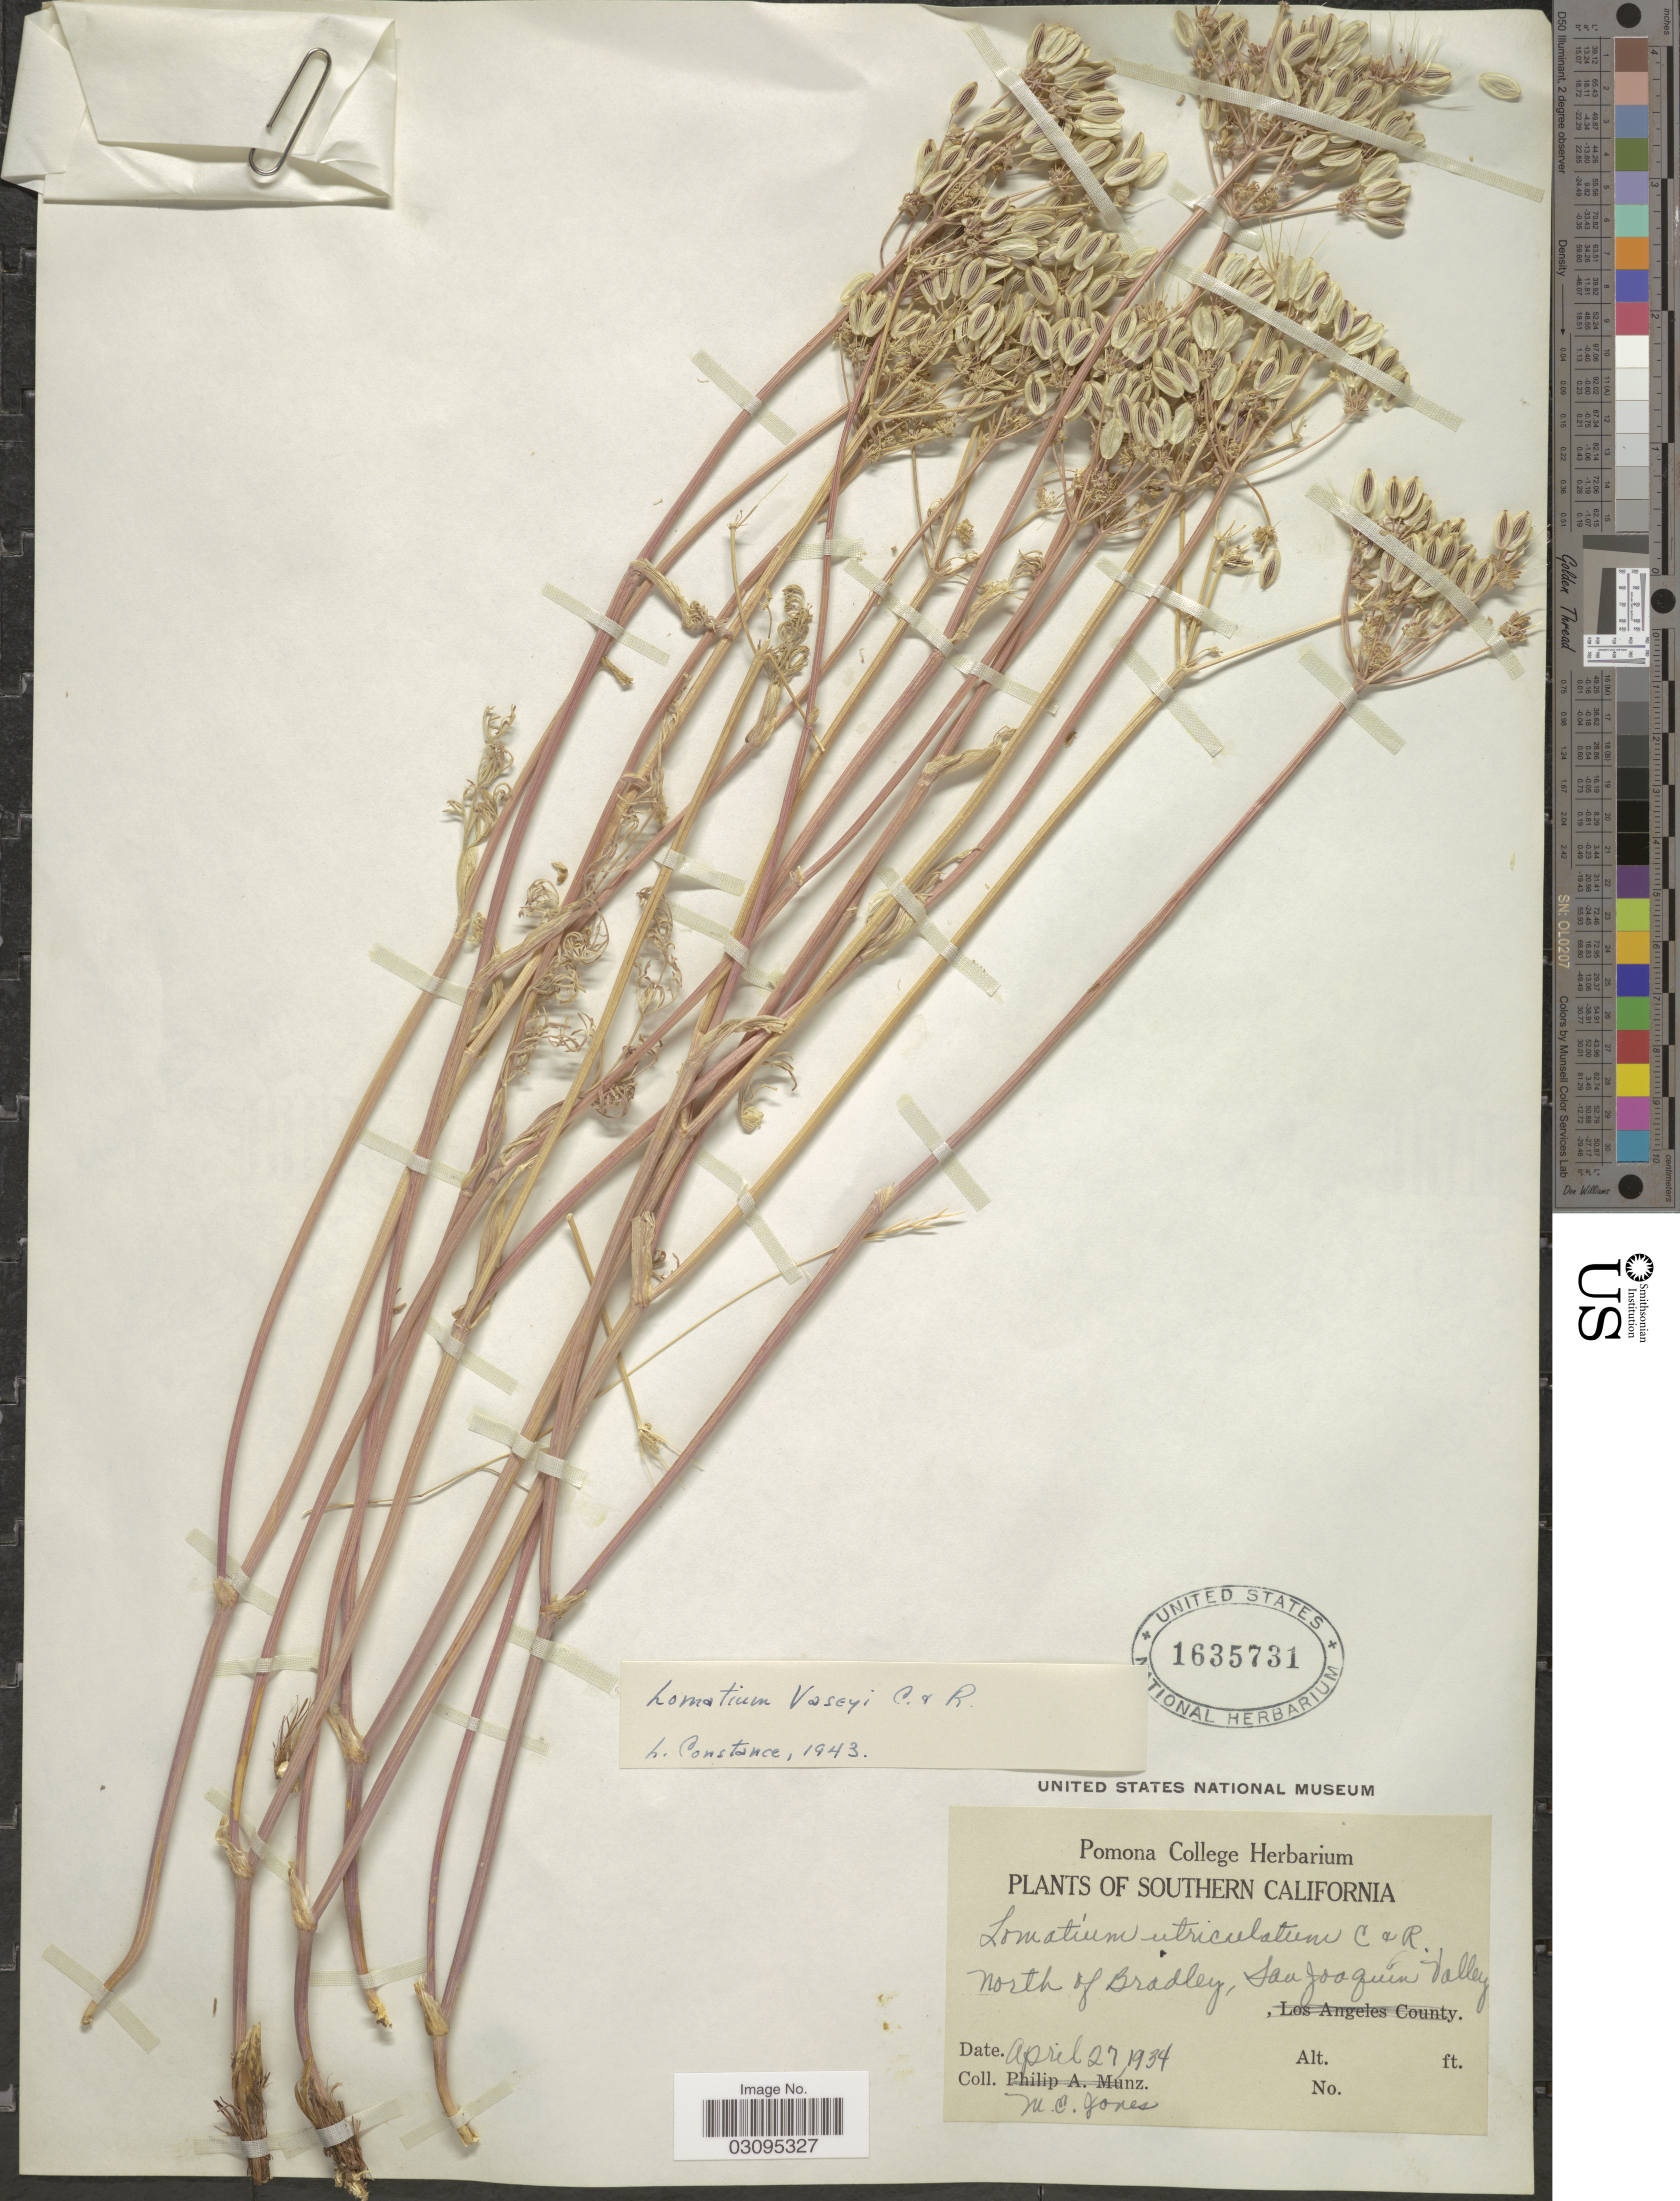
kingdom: Plantae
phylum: Tracheophyta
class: Magnoliopsida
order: Apiales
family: Apiaceae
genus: Lomatium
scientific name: Lomatium vaseyi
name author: (J.M. Coult. & Rose) J.M. Coult. & Rose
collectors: M. E. Jones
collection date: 1934-04-27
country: United States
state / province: California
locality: Southern California, North of Bradley, San Joaquin Valley.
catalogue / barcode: US 1635731